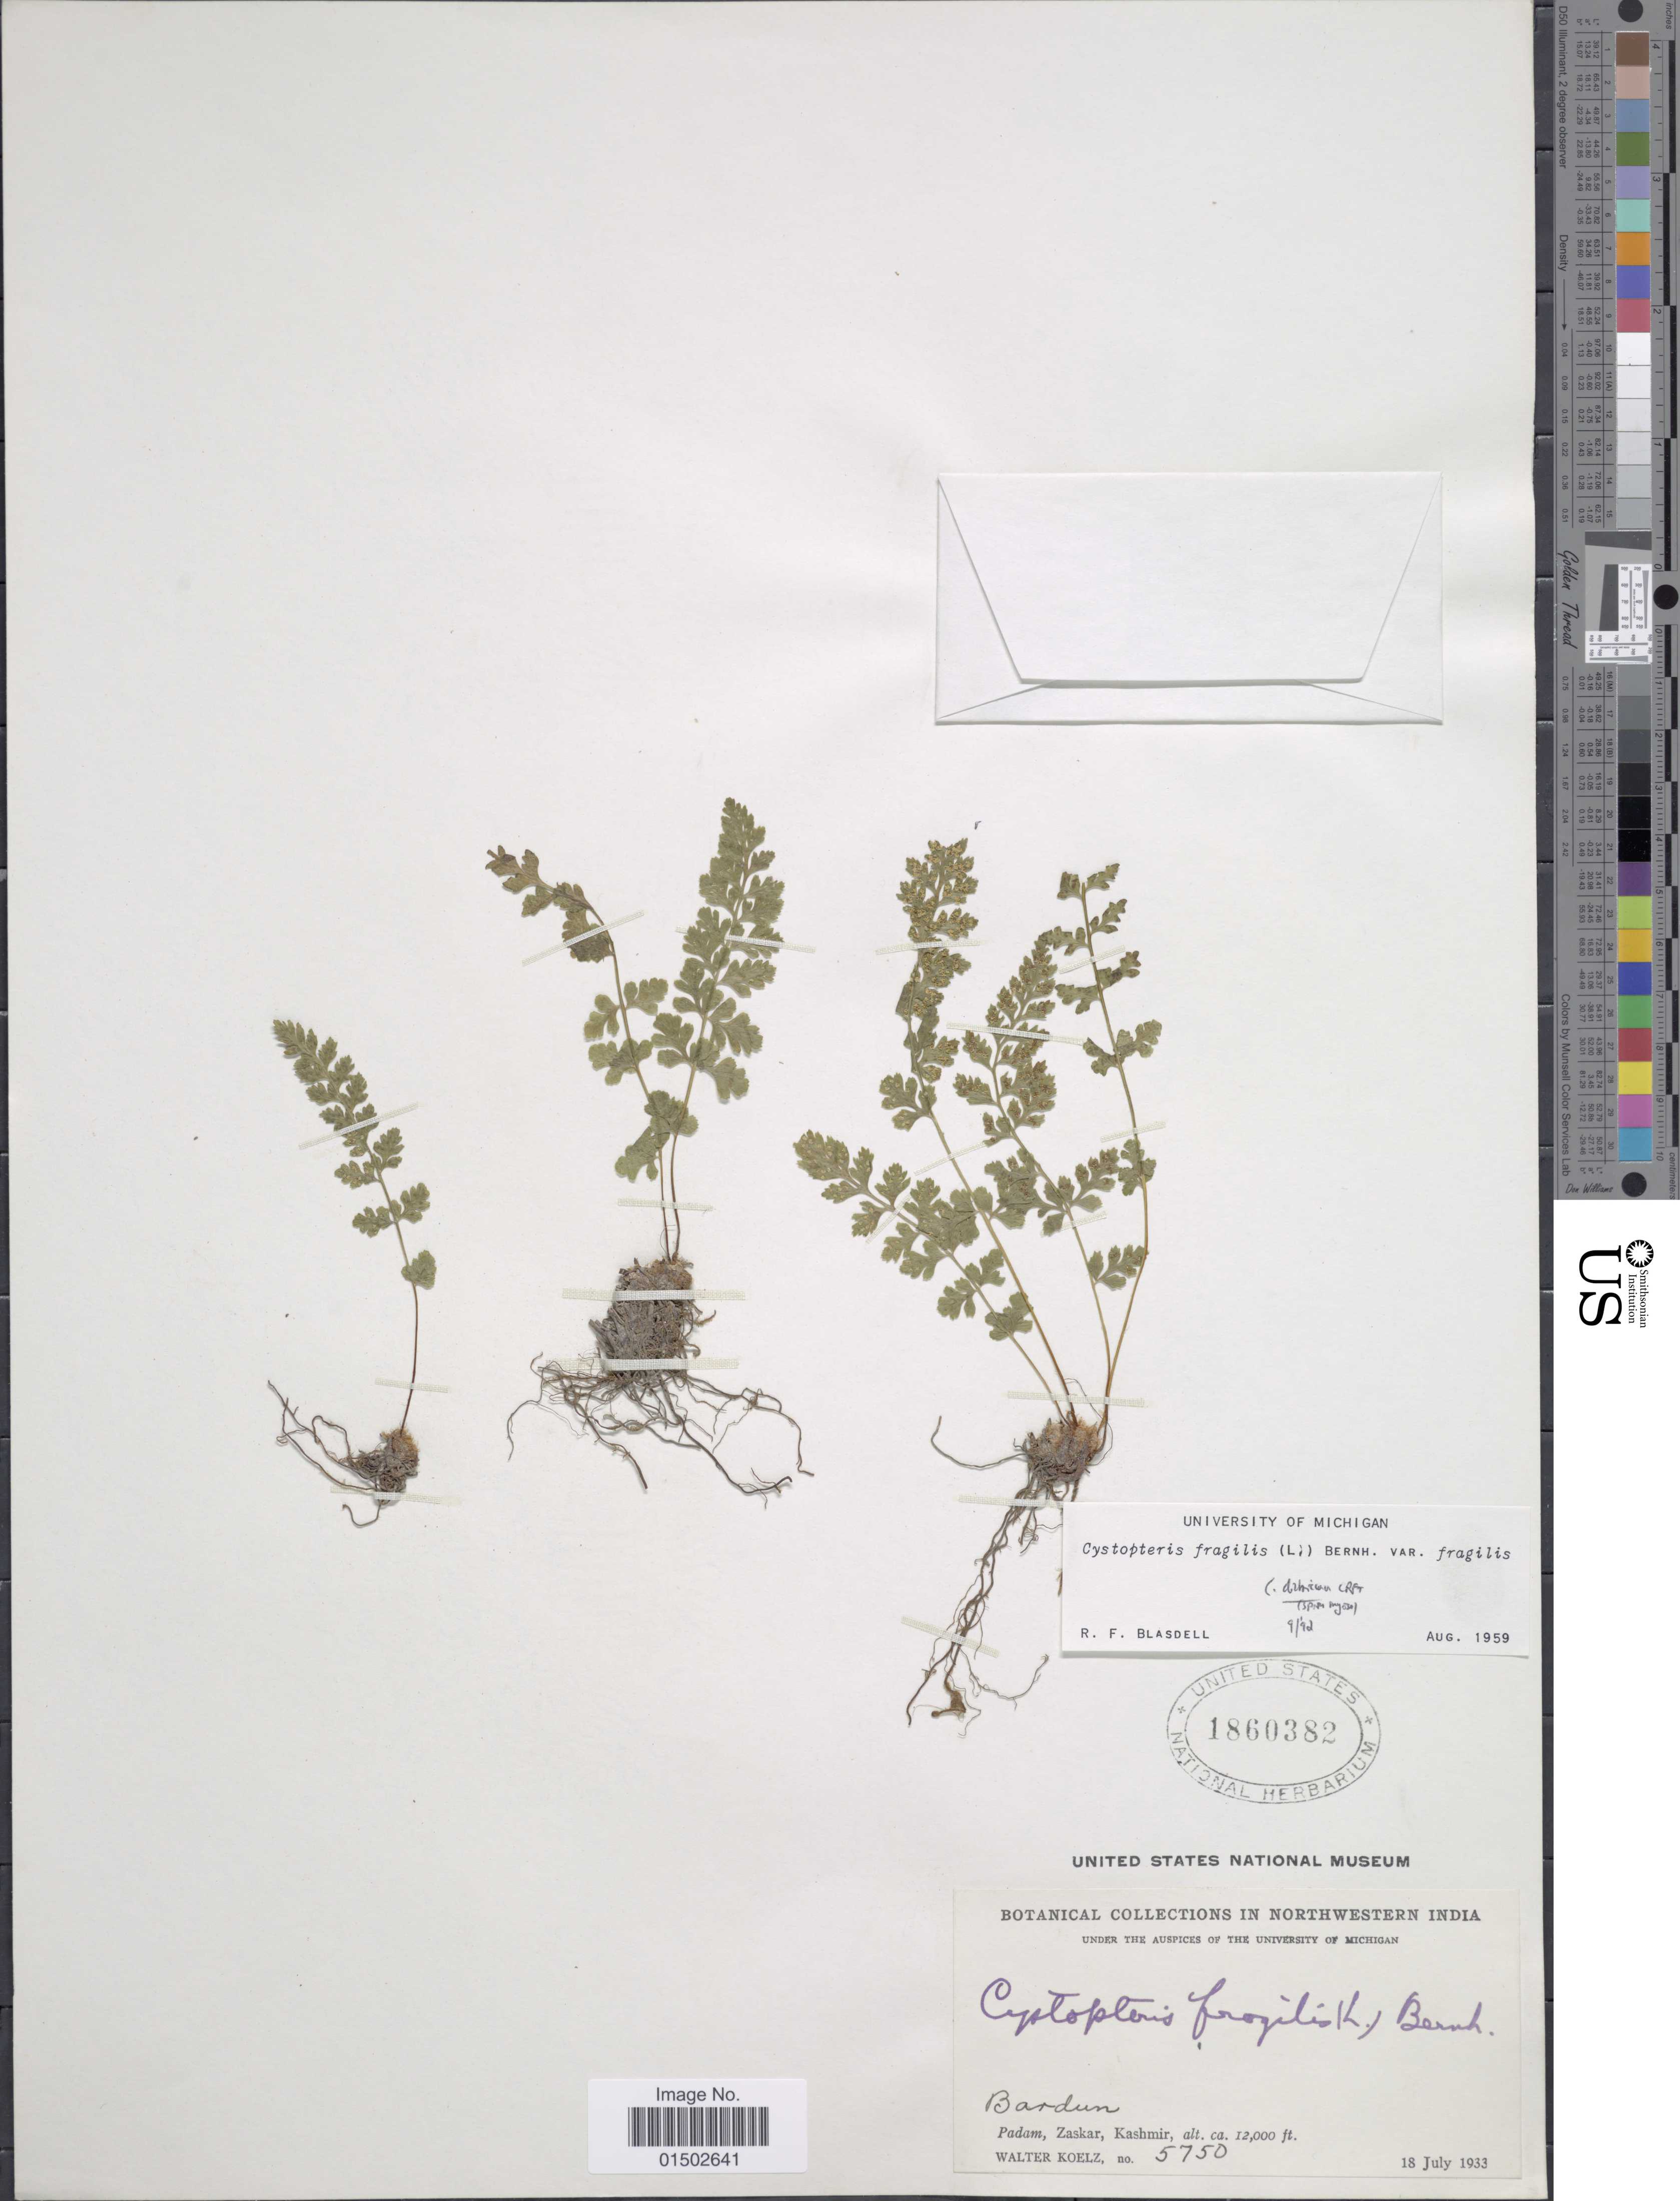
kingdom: Plantae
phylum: Tracheophyta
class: Polypodiopsida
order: Polypodiales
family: Cystopteridaceae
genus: Cystopteris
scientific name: Cystopteris fragilis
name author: (L.) Bernh.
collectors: W. N. Koelz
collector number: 5750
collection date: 1933-07-18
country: India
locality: Northwestern India, Bardun, Padam, Zaskar, Kashmir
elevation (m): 3658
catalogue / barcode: US 1860382